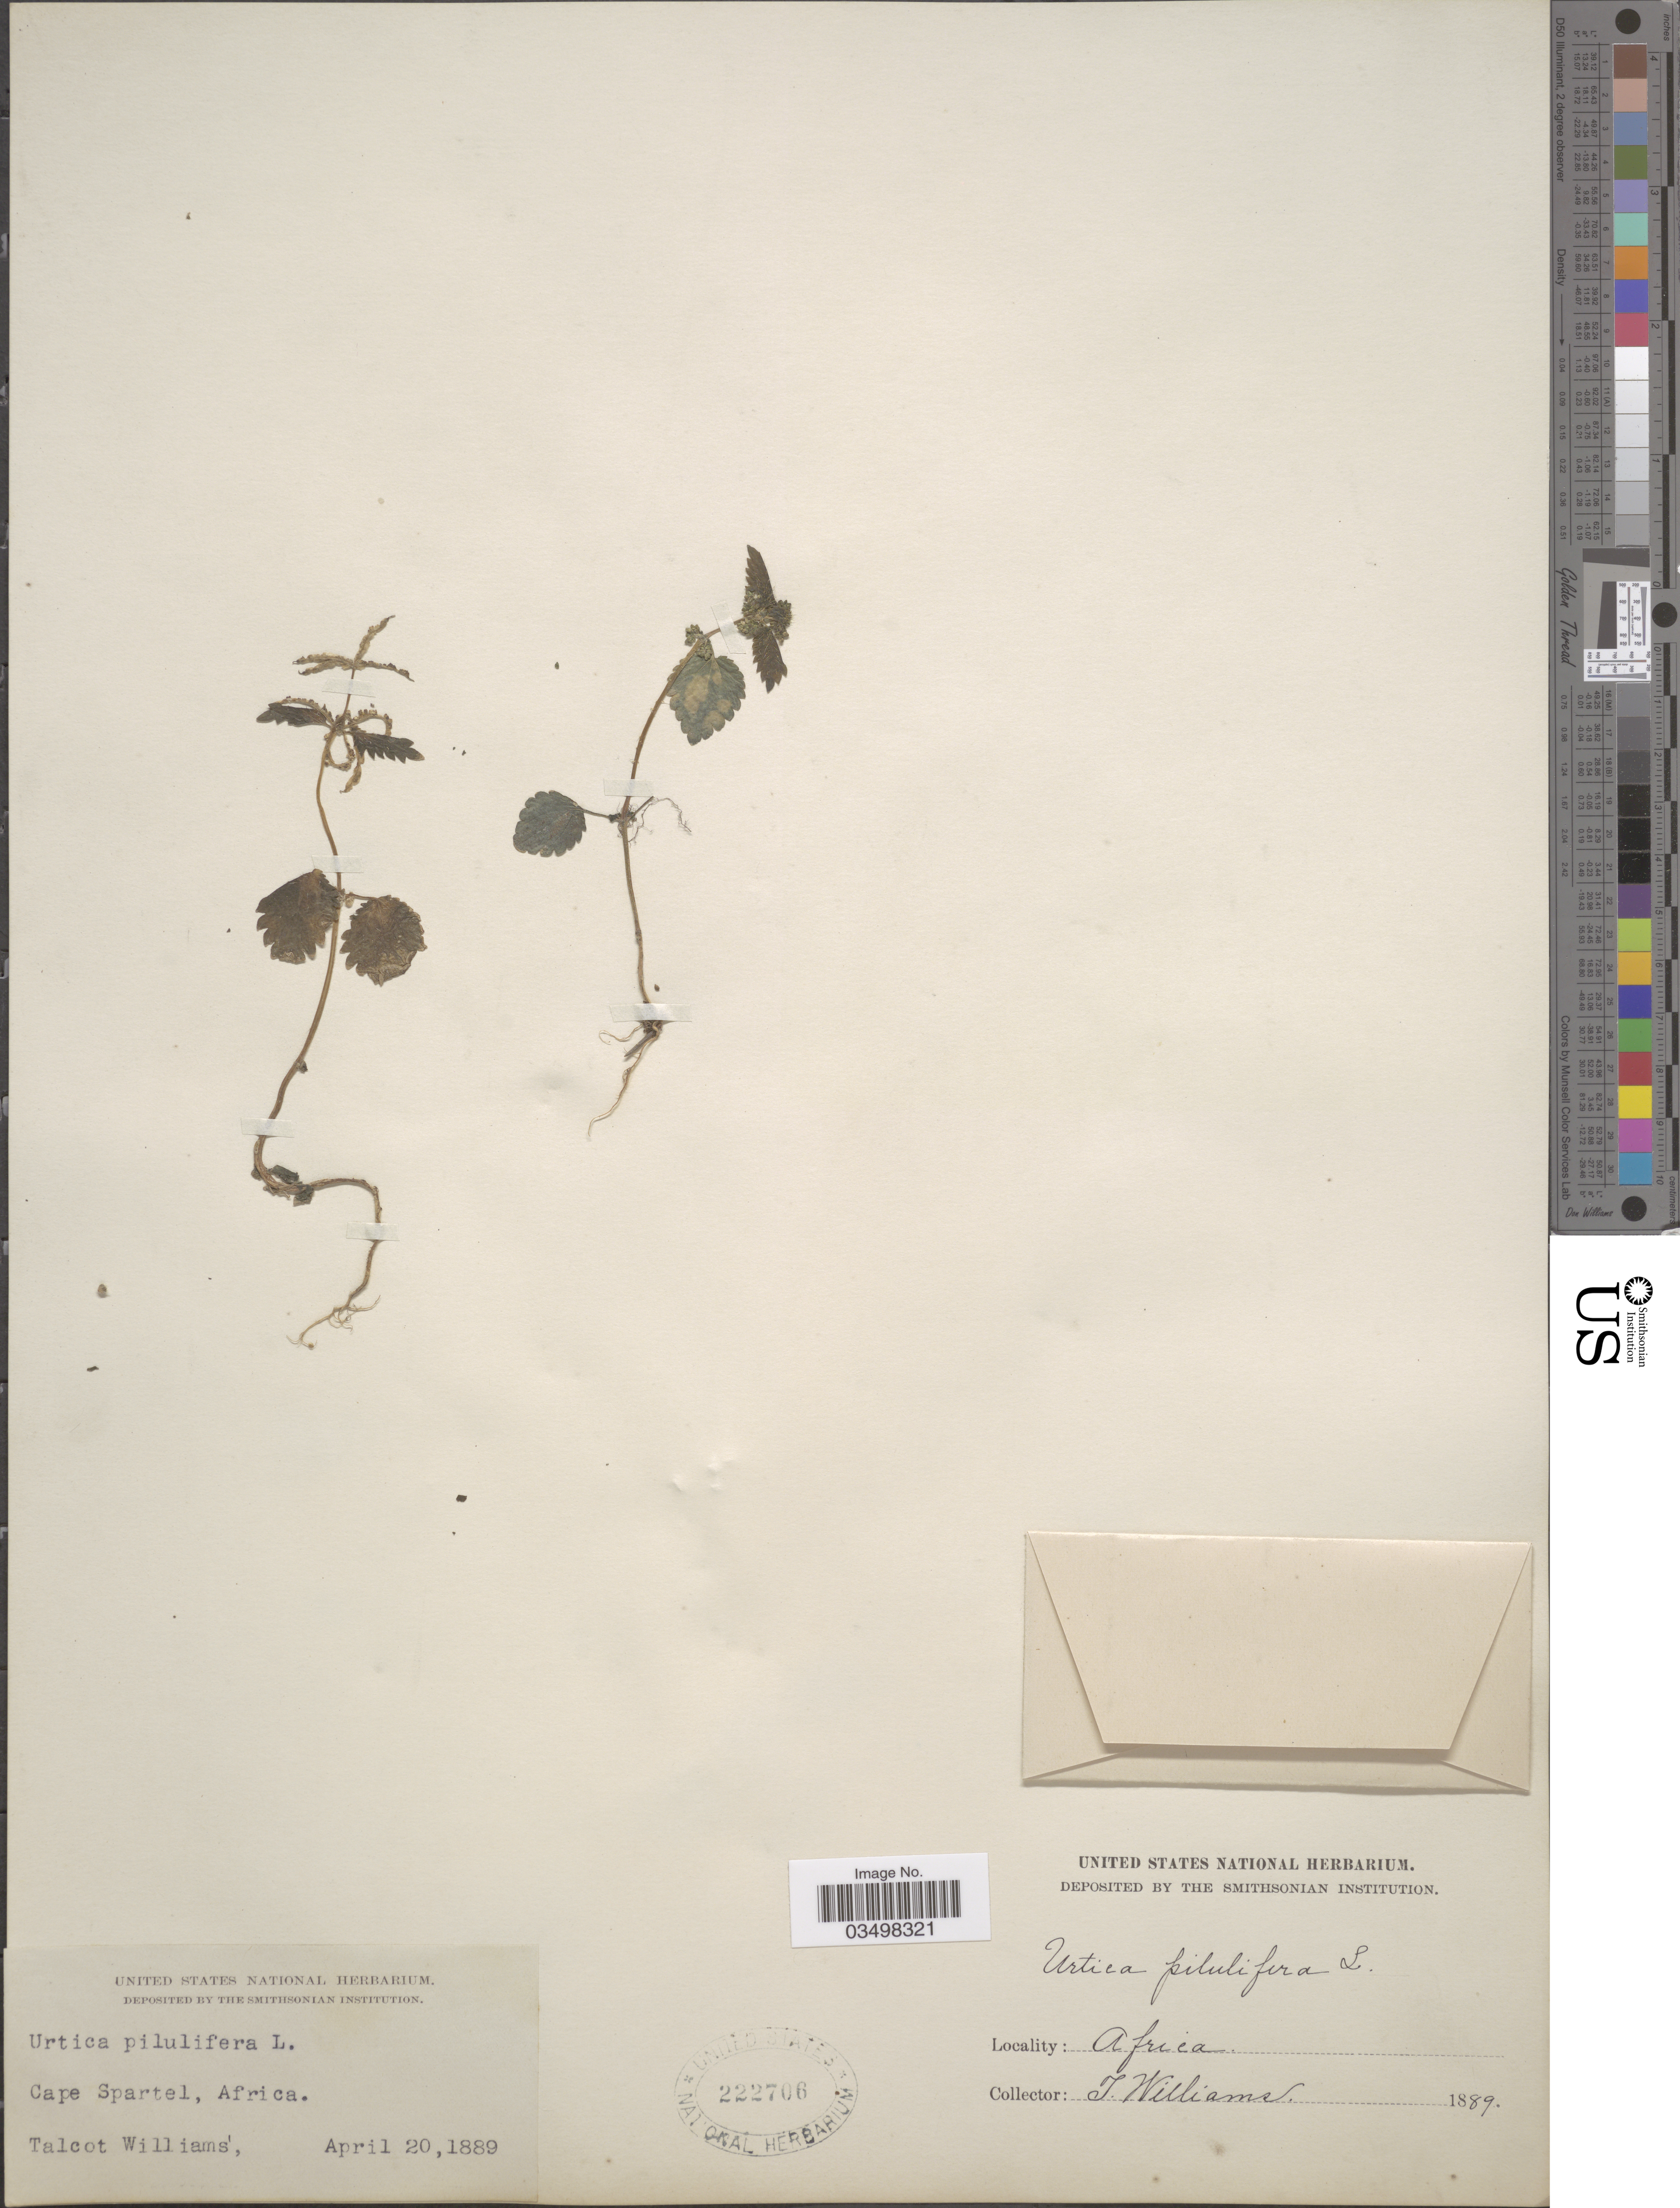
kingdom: Plantae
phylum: Tracheophyta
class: Magnoliopsida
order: Rosales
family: Urticaceae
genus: Urtica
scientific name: Urtica pilulifera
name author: L.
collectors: T. Williams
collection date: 1889-04-20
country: Morocco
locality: Cape Spartel, Africa.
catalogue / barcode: US 222706